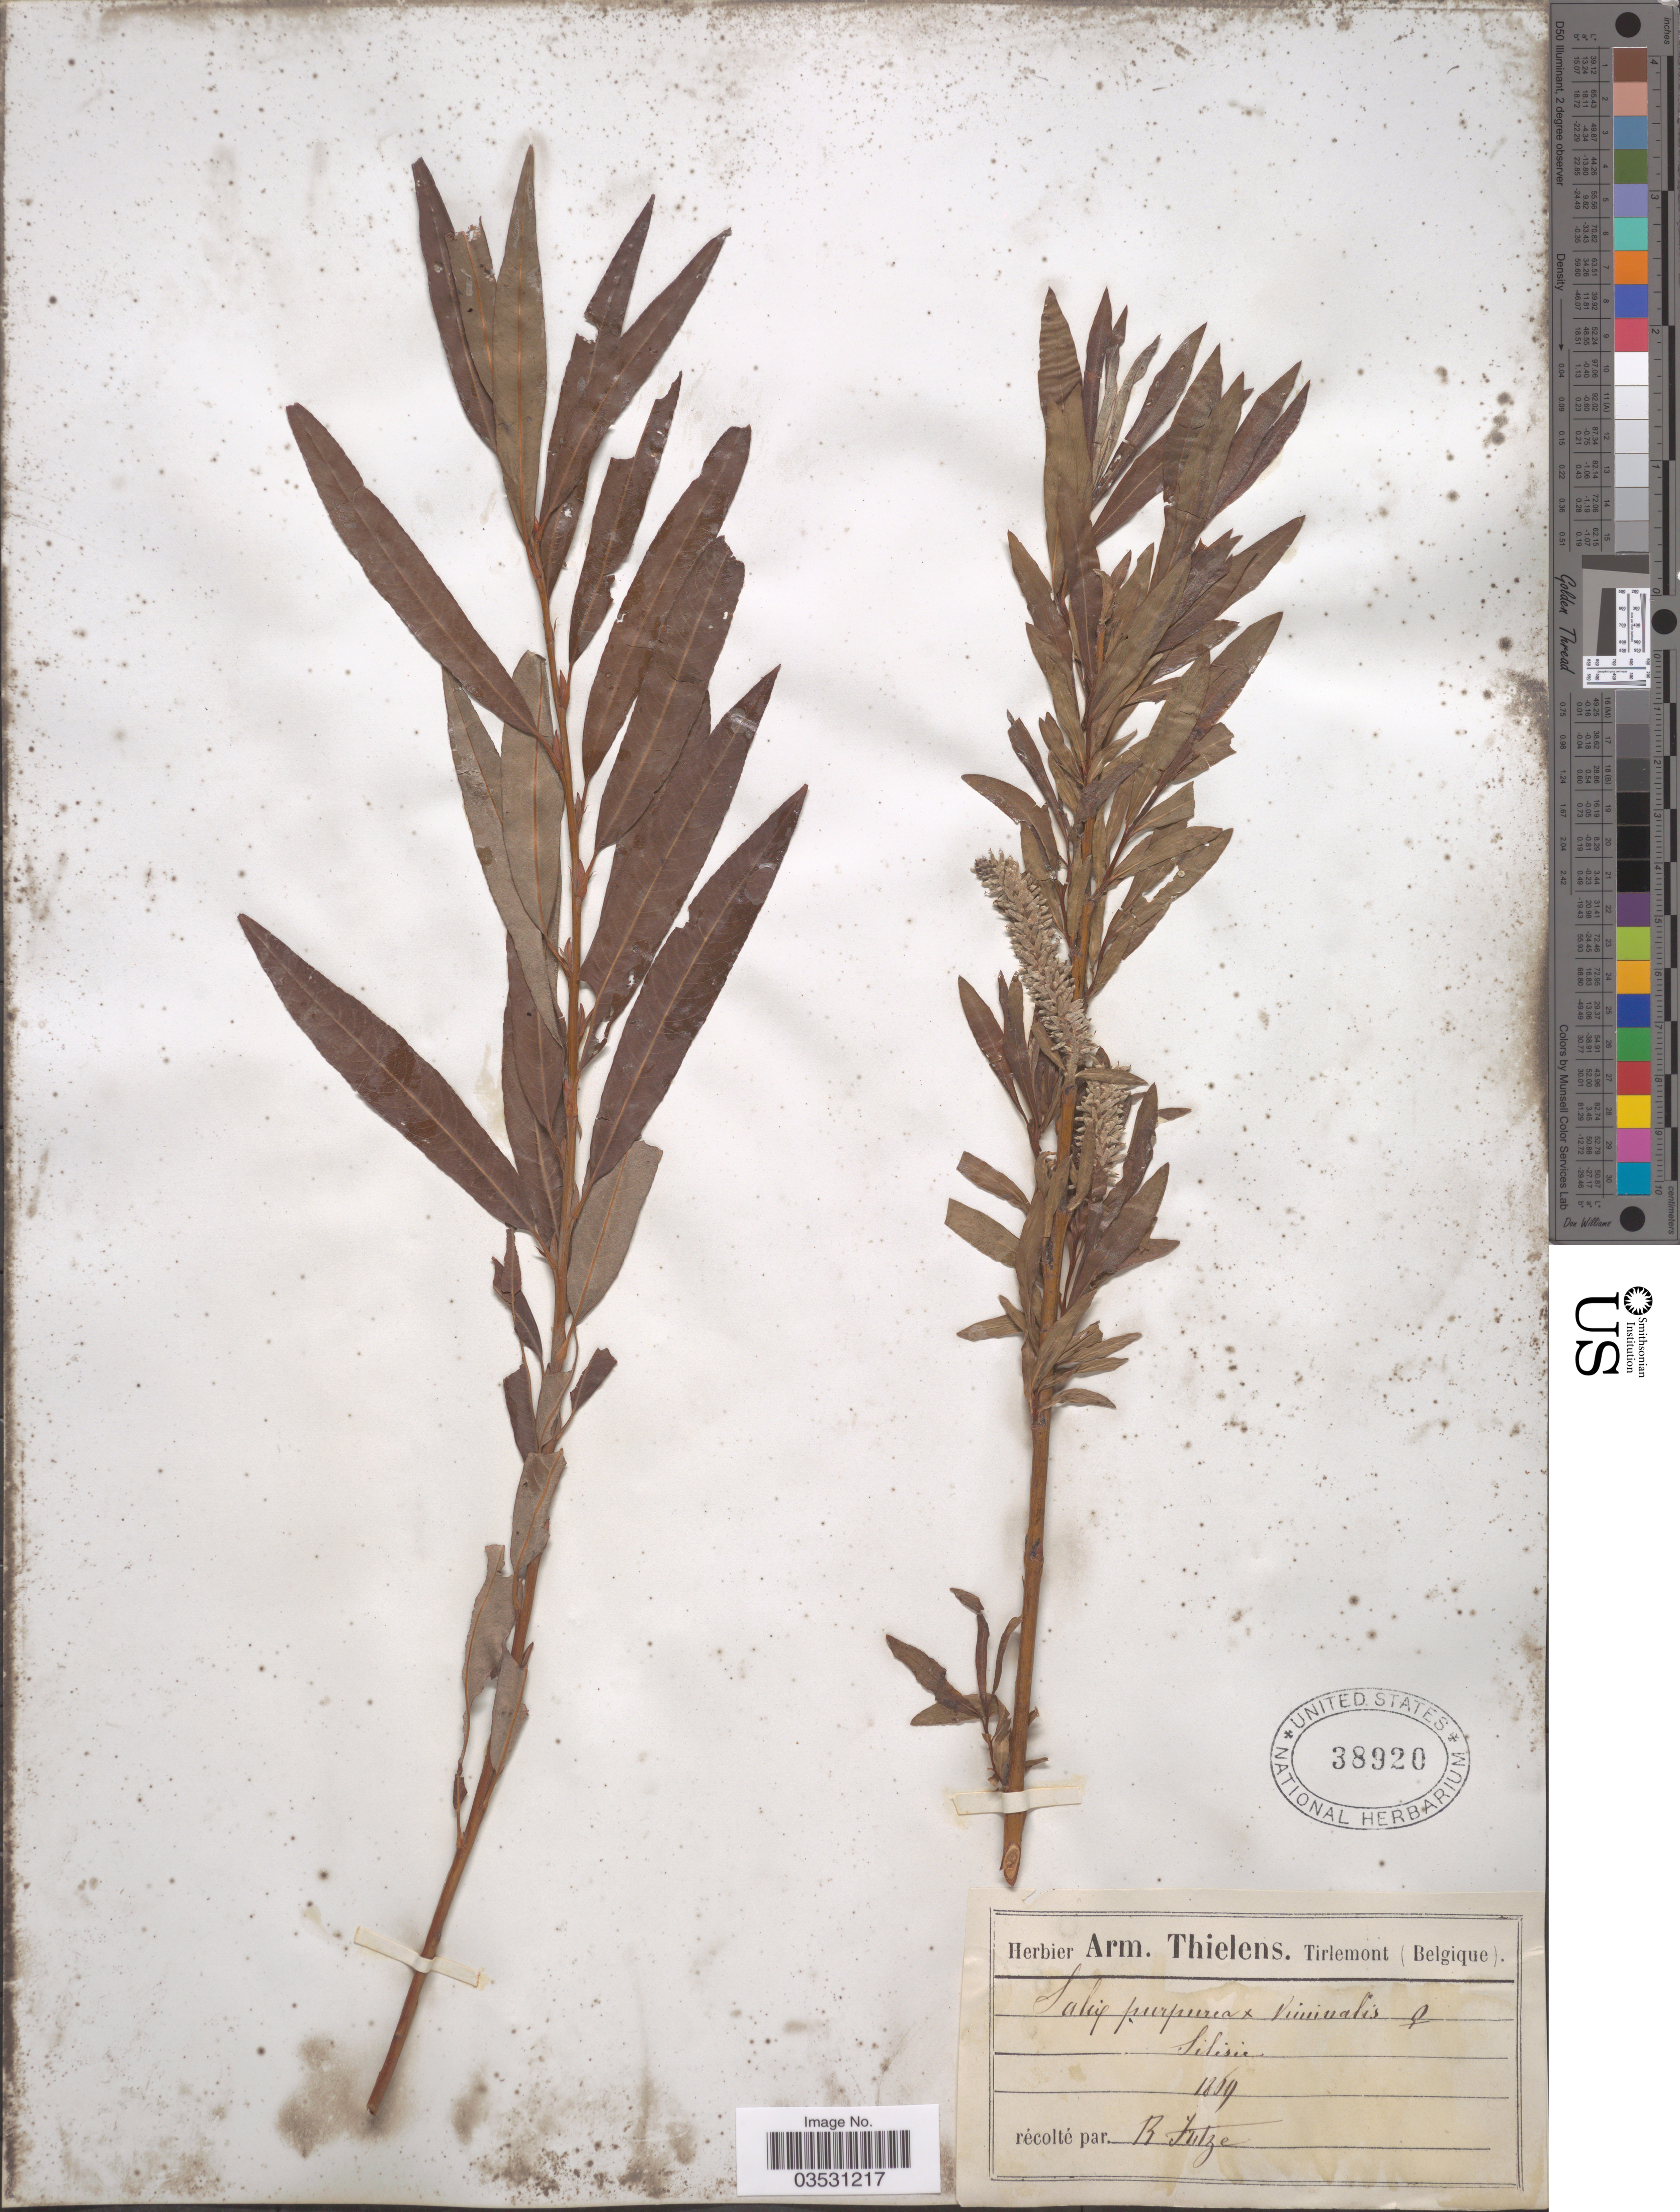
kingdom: Plantae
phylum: Tracheophyta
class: Magnoliopsida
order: Malpighiales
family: Salicaceae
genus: Salix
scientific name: Salix purpurea x S. viminalis L.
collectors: R. Fritze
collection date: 1869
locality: Silisie.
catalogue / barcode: US 38920